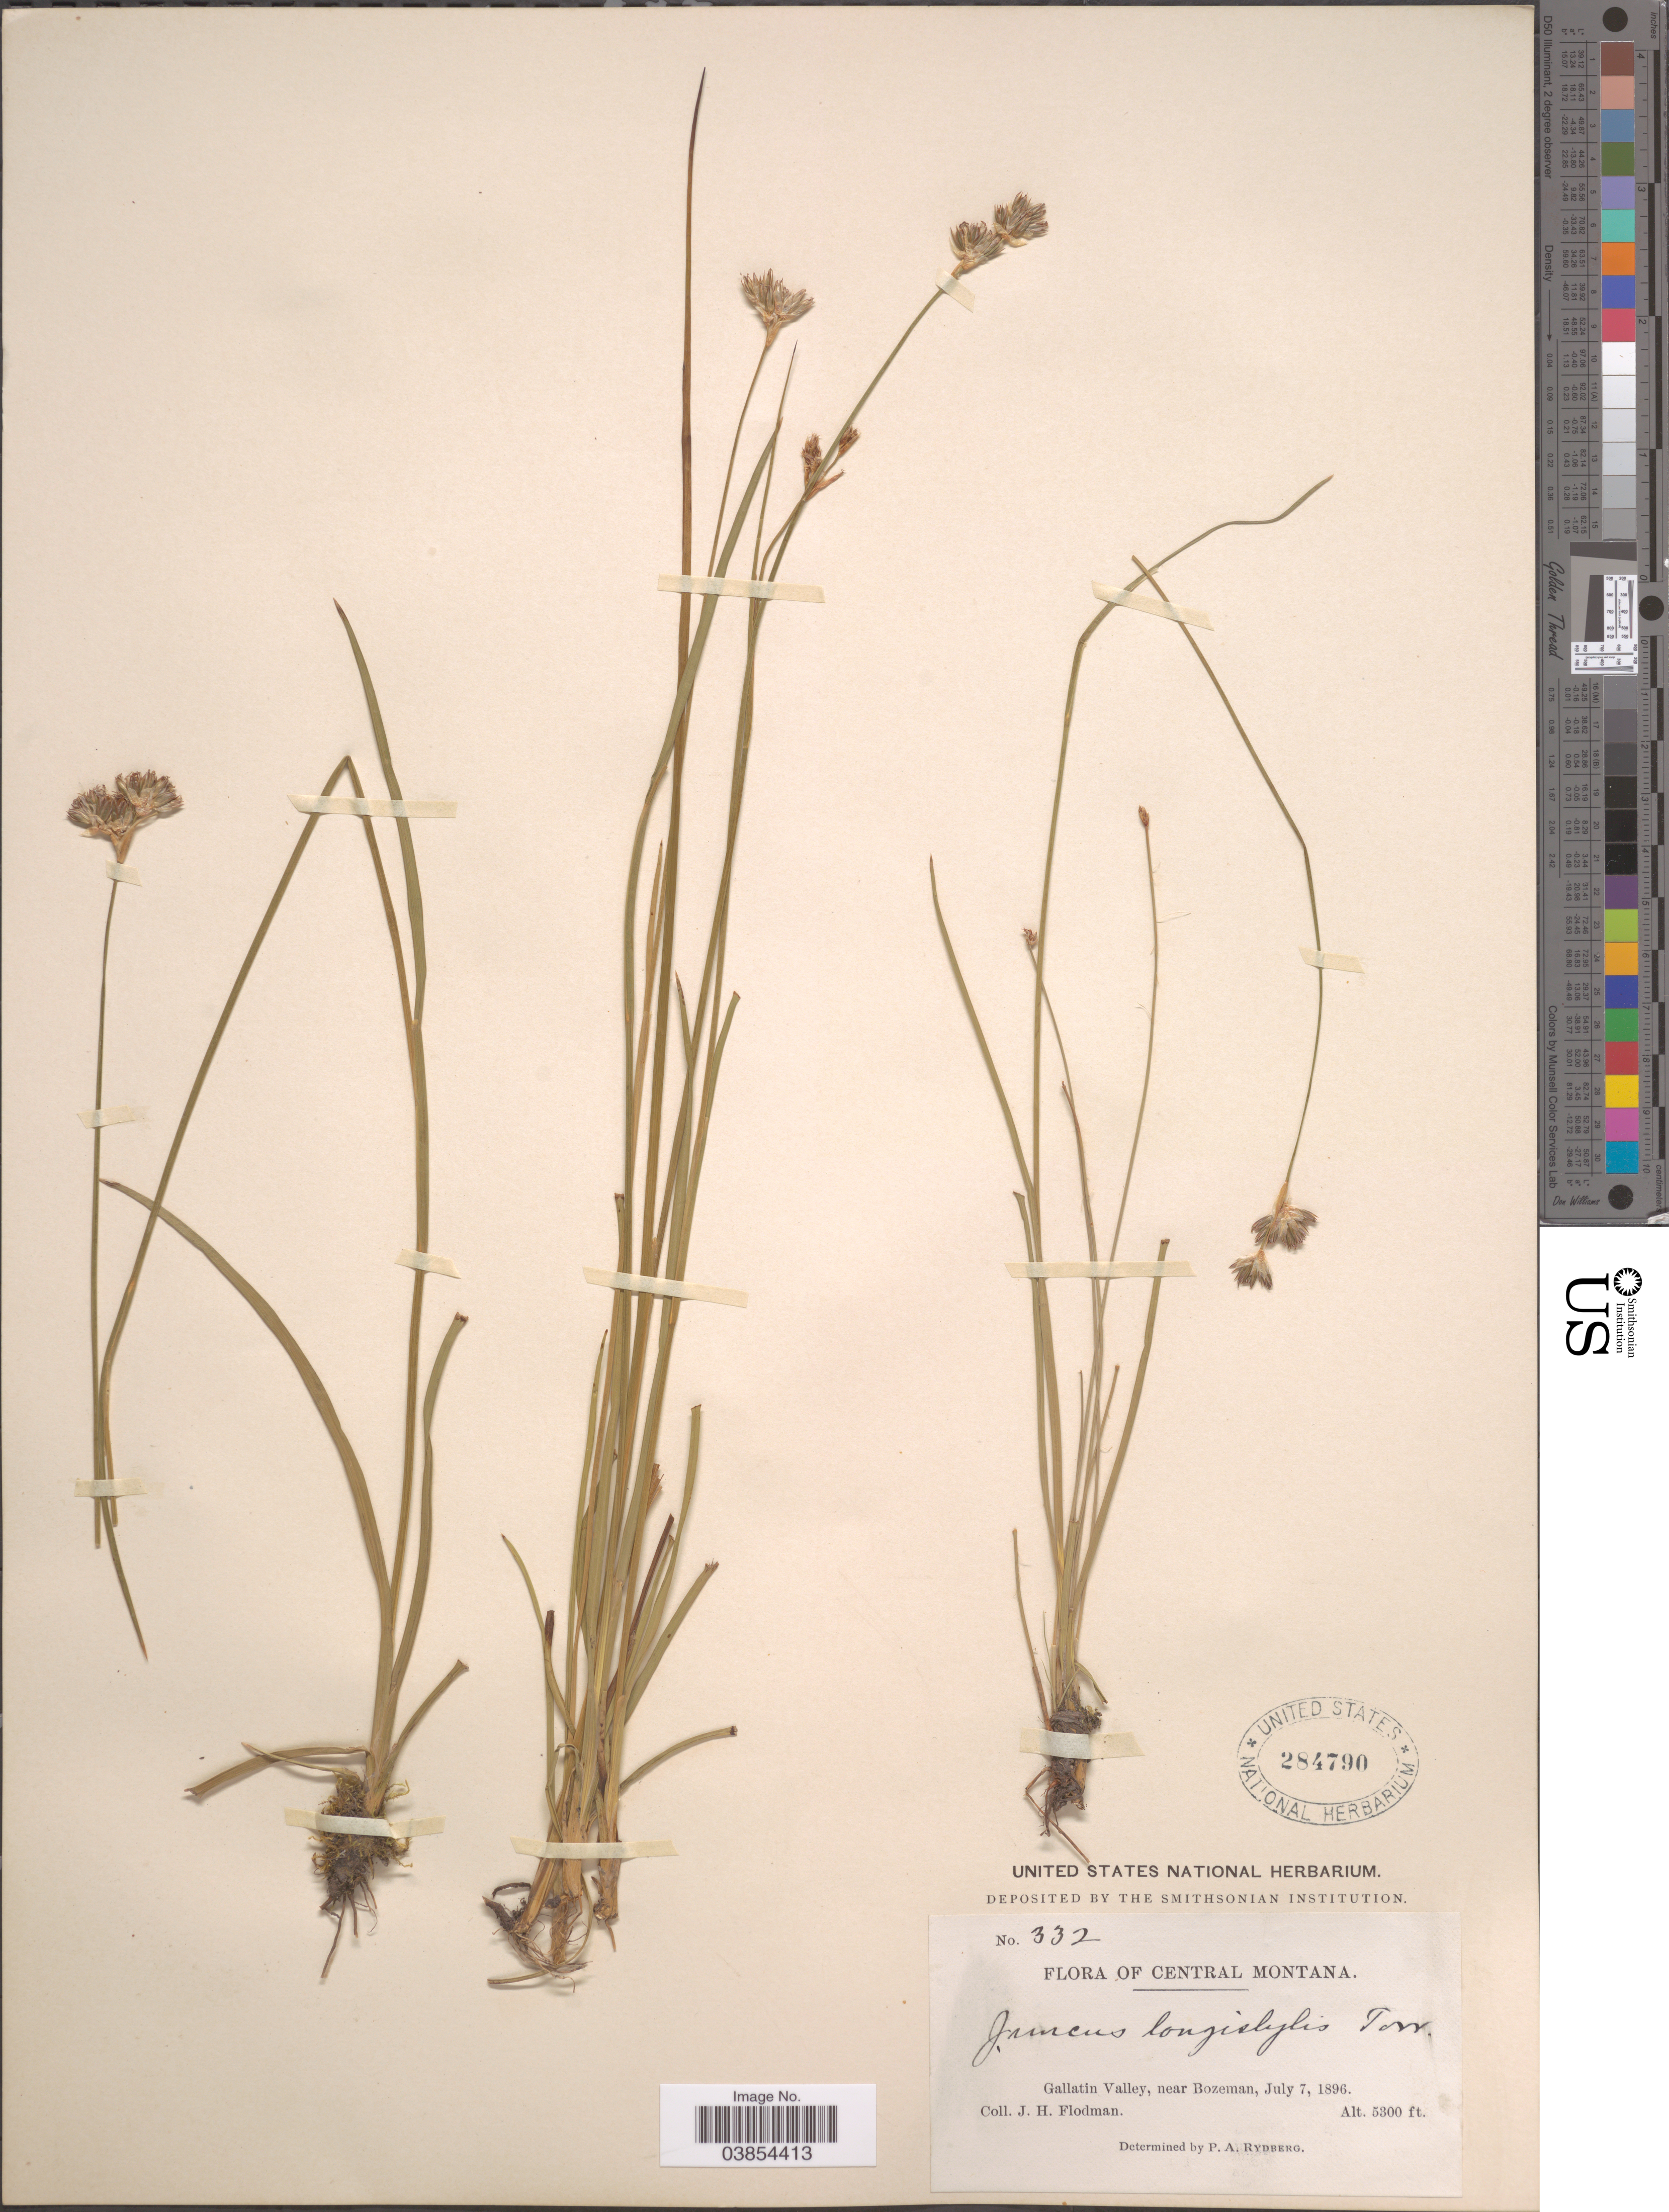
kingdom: Plantae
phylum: Tracheophyta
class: Liliopsida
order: Poales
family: Juncaceae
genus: Juncus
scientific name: Juncus longistylis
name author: Torr.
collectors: J. Flodman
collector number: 332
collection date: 1896-07-07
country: United States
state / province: Montana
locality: Central Montana. Gallatin Valley, near Bozeman.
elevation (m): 1615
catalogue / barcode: US 284790